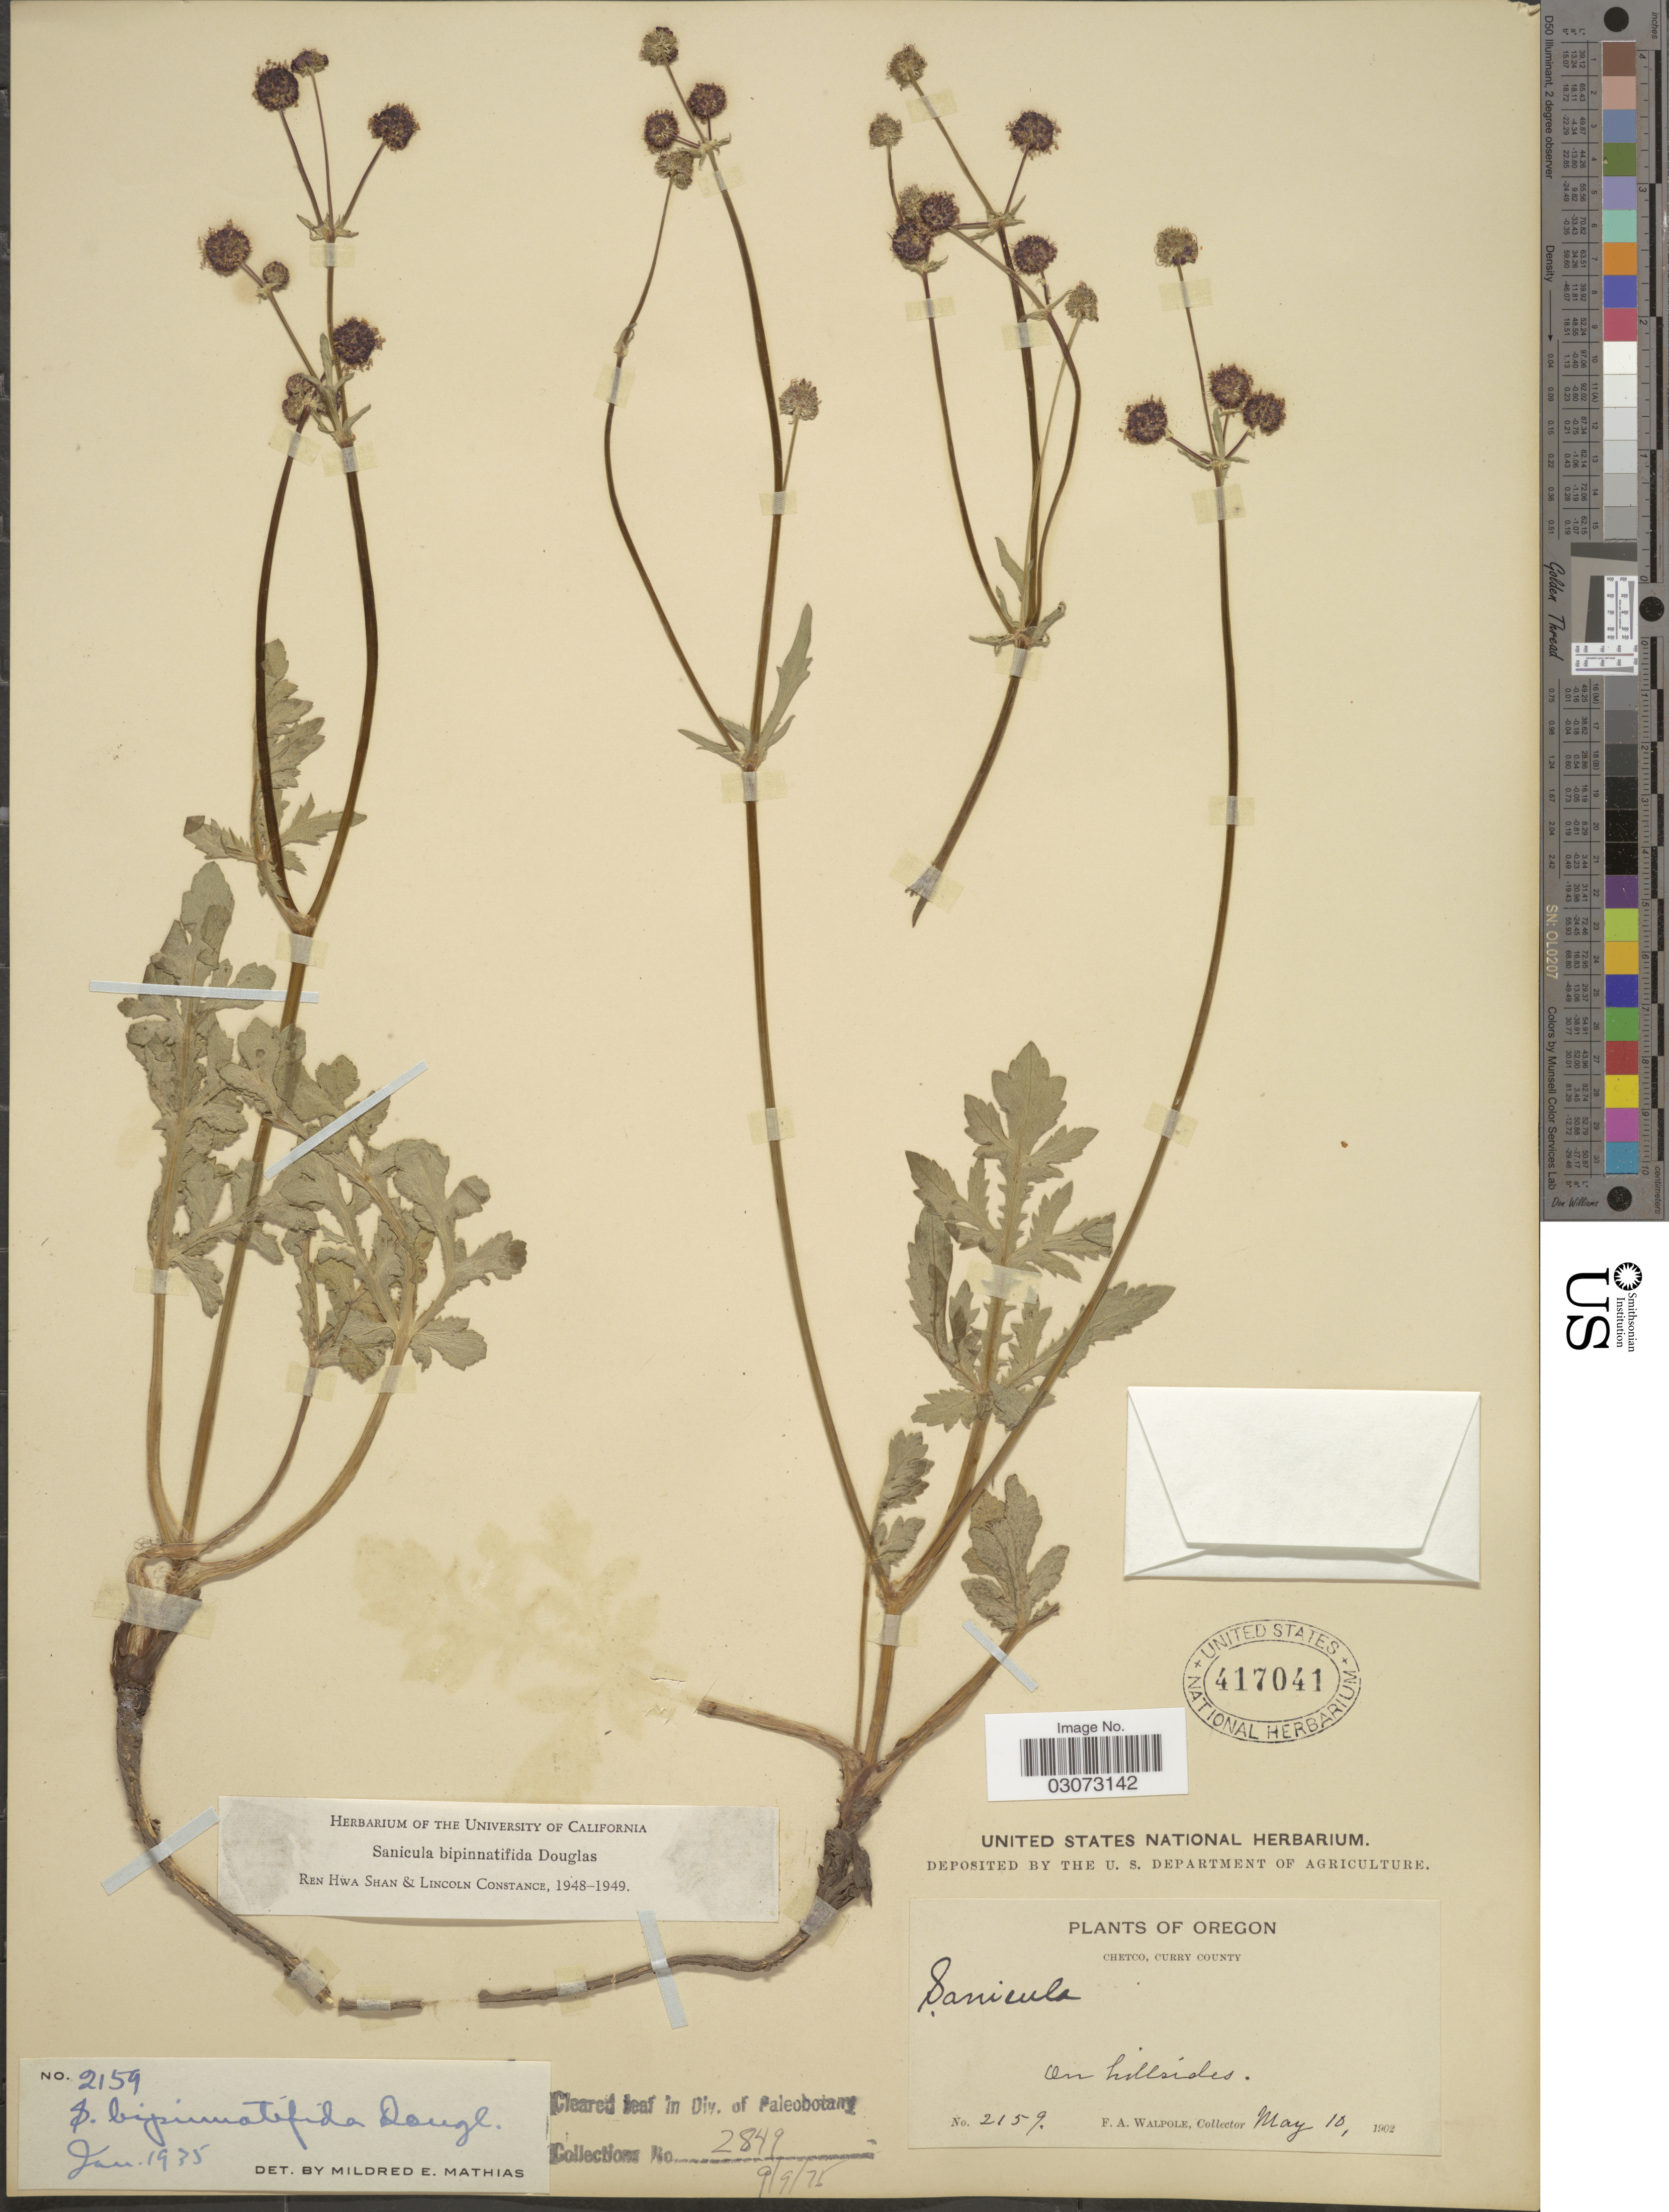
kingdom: Plantae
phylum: Tracheophyta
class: Magnoliopsida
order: Apiales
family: Apiaceae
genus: Sanicula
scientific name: Sanicula bipinnatifida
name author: Douglas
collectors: F. Walpole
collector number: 2159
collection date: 1902-05-10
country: United States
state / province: Oregon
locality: Chetco, Curry County. On hillsides.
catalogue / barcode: US 417041